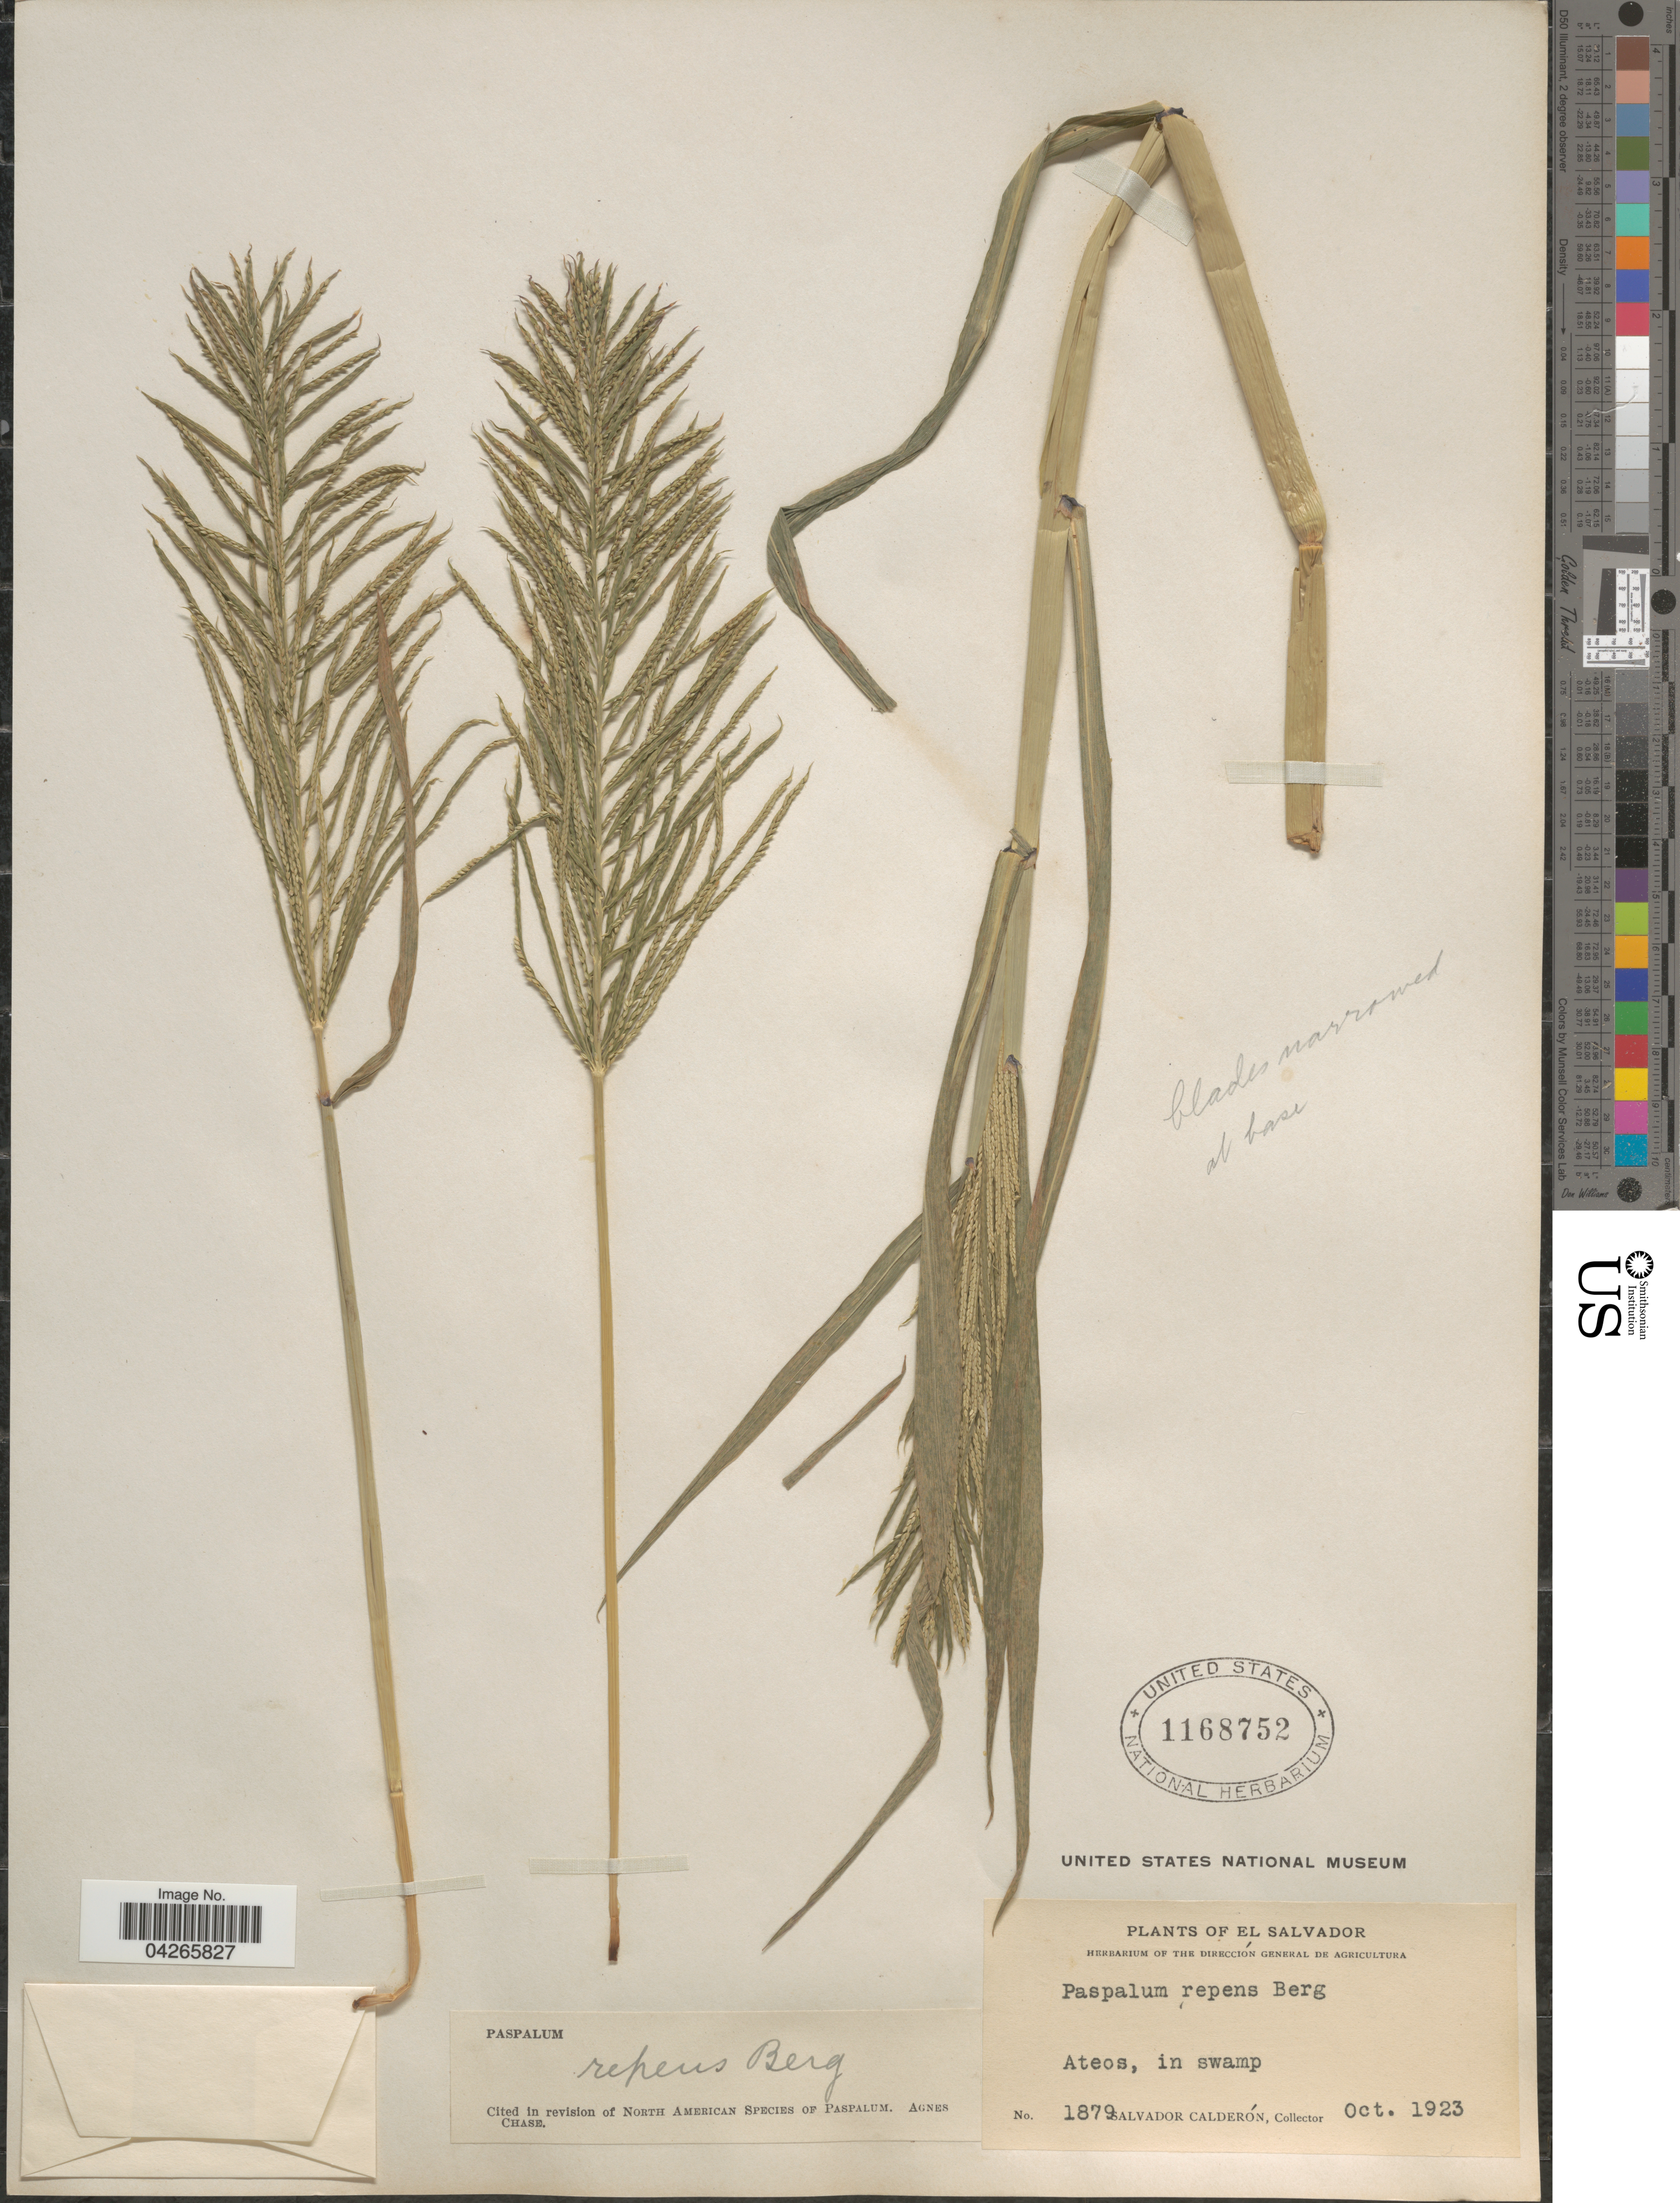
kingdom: Plantae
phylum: Tracheophyta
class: Liliopsida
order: Poales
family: Poaceae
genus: Paspalum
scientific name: Paspalum repens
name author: P.J. Bergius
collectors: S. Calderón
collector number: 1879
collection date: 1923-10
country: El Salvador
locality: Ateos, in swamp.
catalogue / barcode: US 1168752